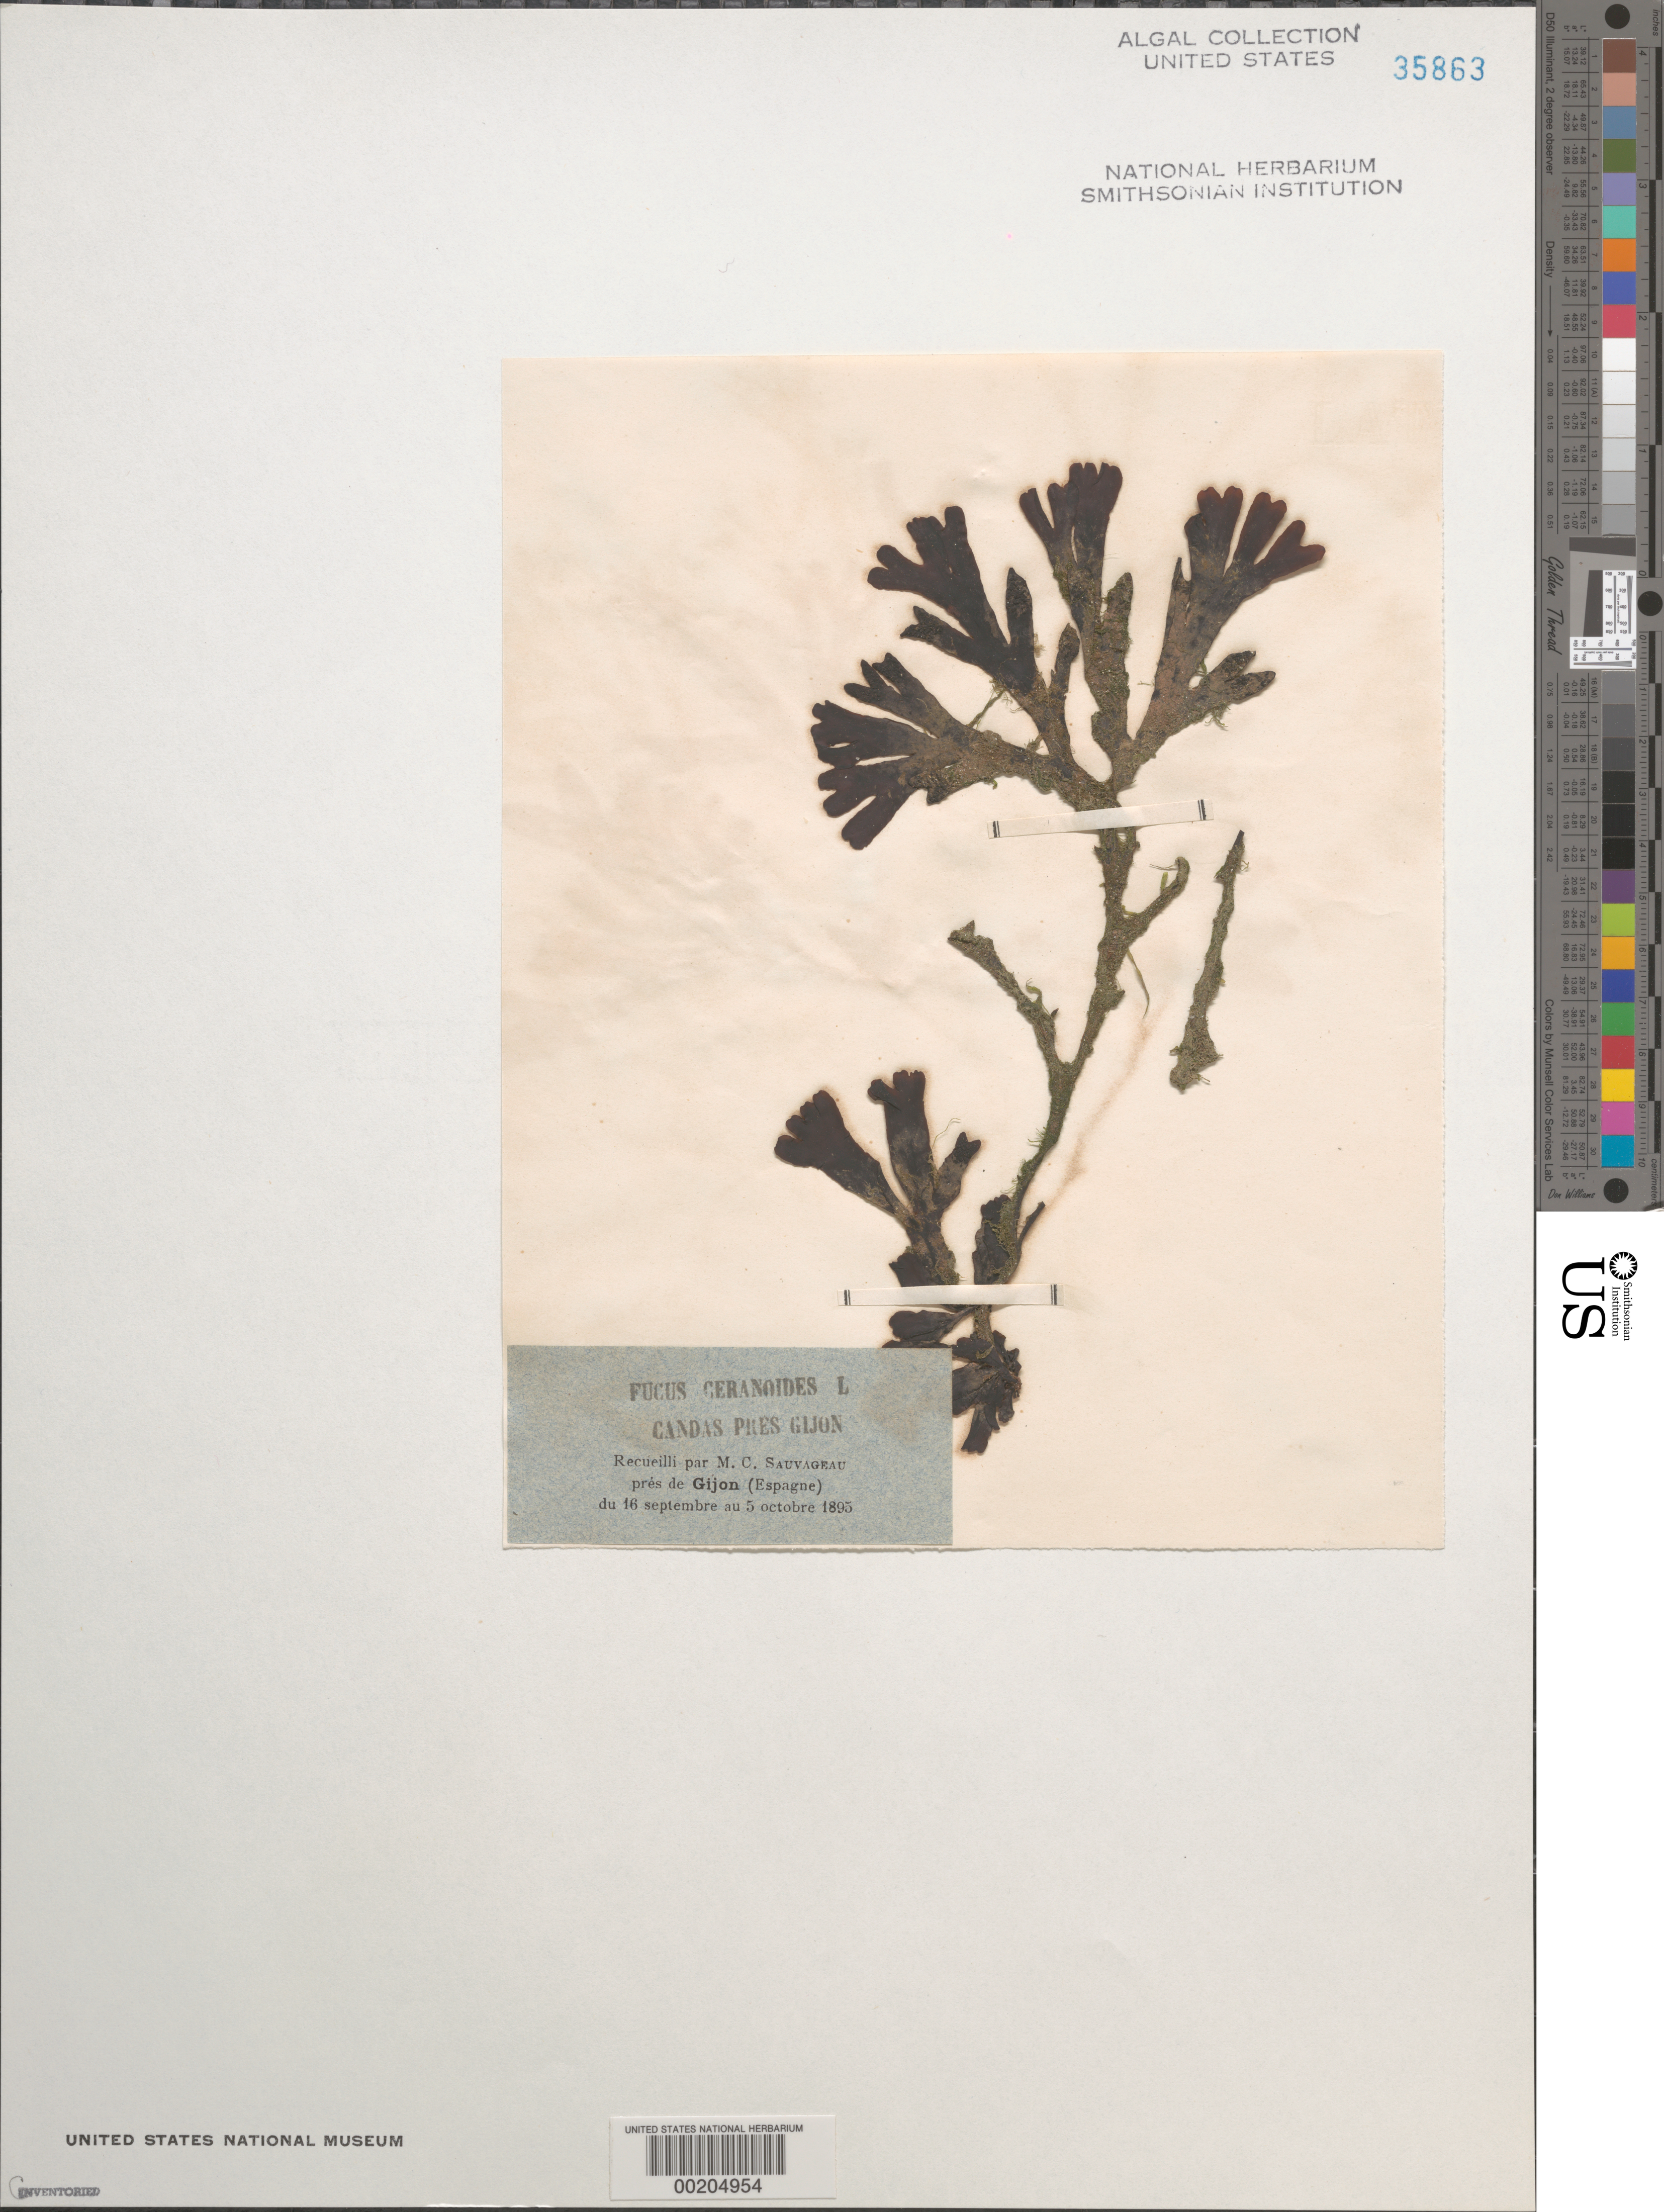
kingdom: Chromista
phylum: Ochrophyta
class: Phaeophyceae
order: Fucales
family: Fucaceae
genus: Fucus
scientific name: Fucus ceranoides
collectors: C. F. Sauvageau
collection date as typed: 16 Sep 1895 TO 05 Oct 1895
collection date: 1895-09-16/1895-10-05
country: Spain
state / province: Principado de Asturias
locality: Gijon. Oviedo.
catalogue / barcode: US 35863